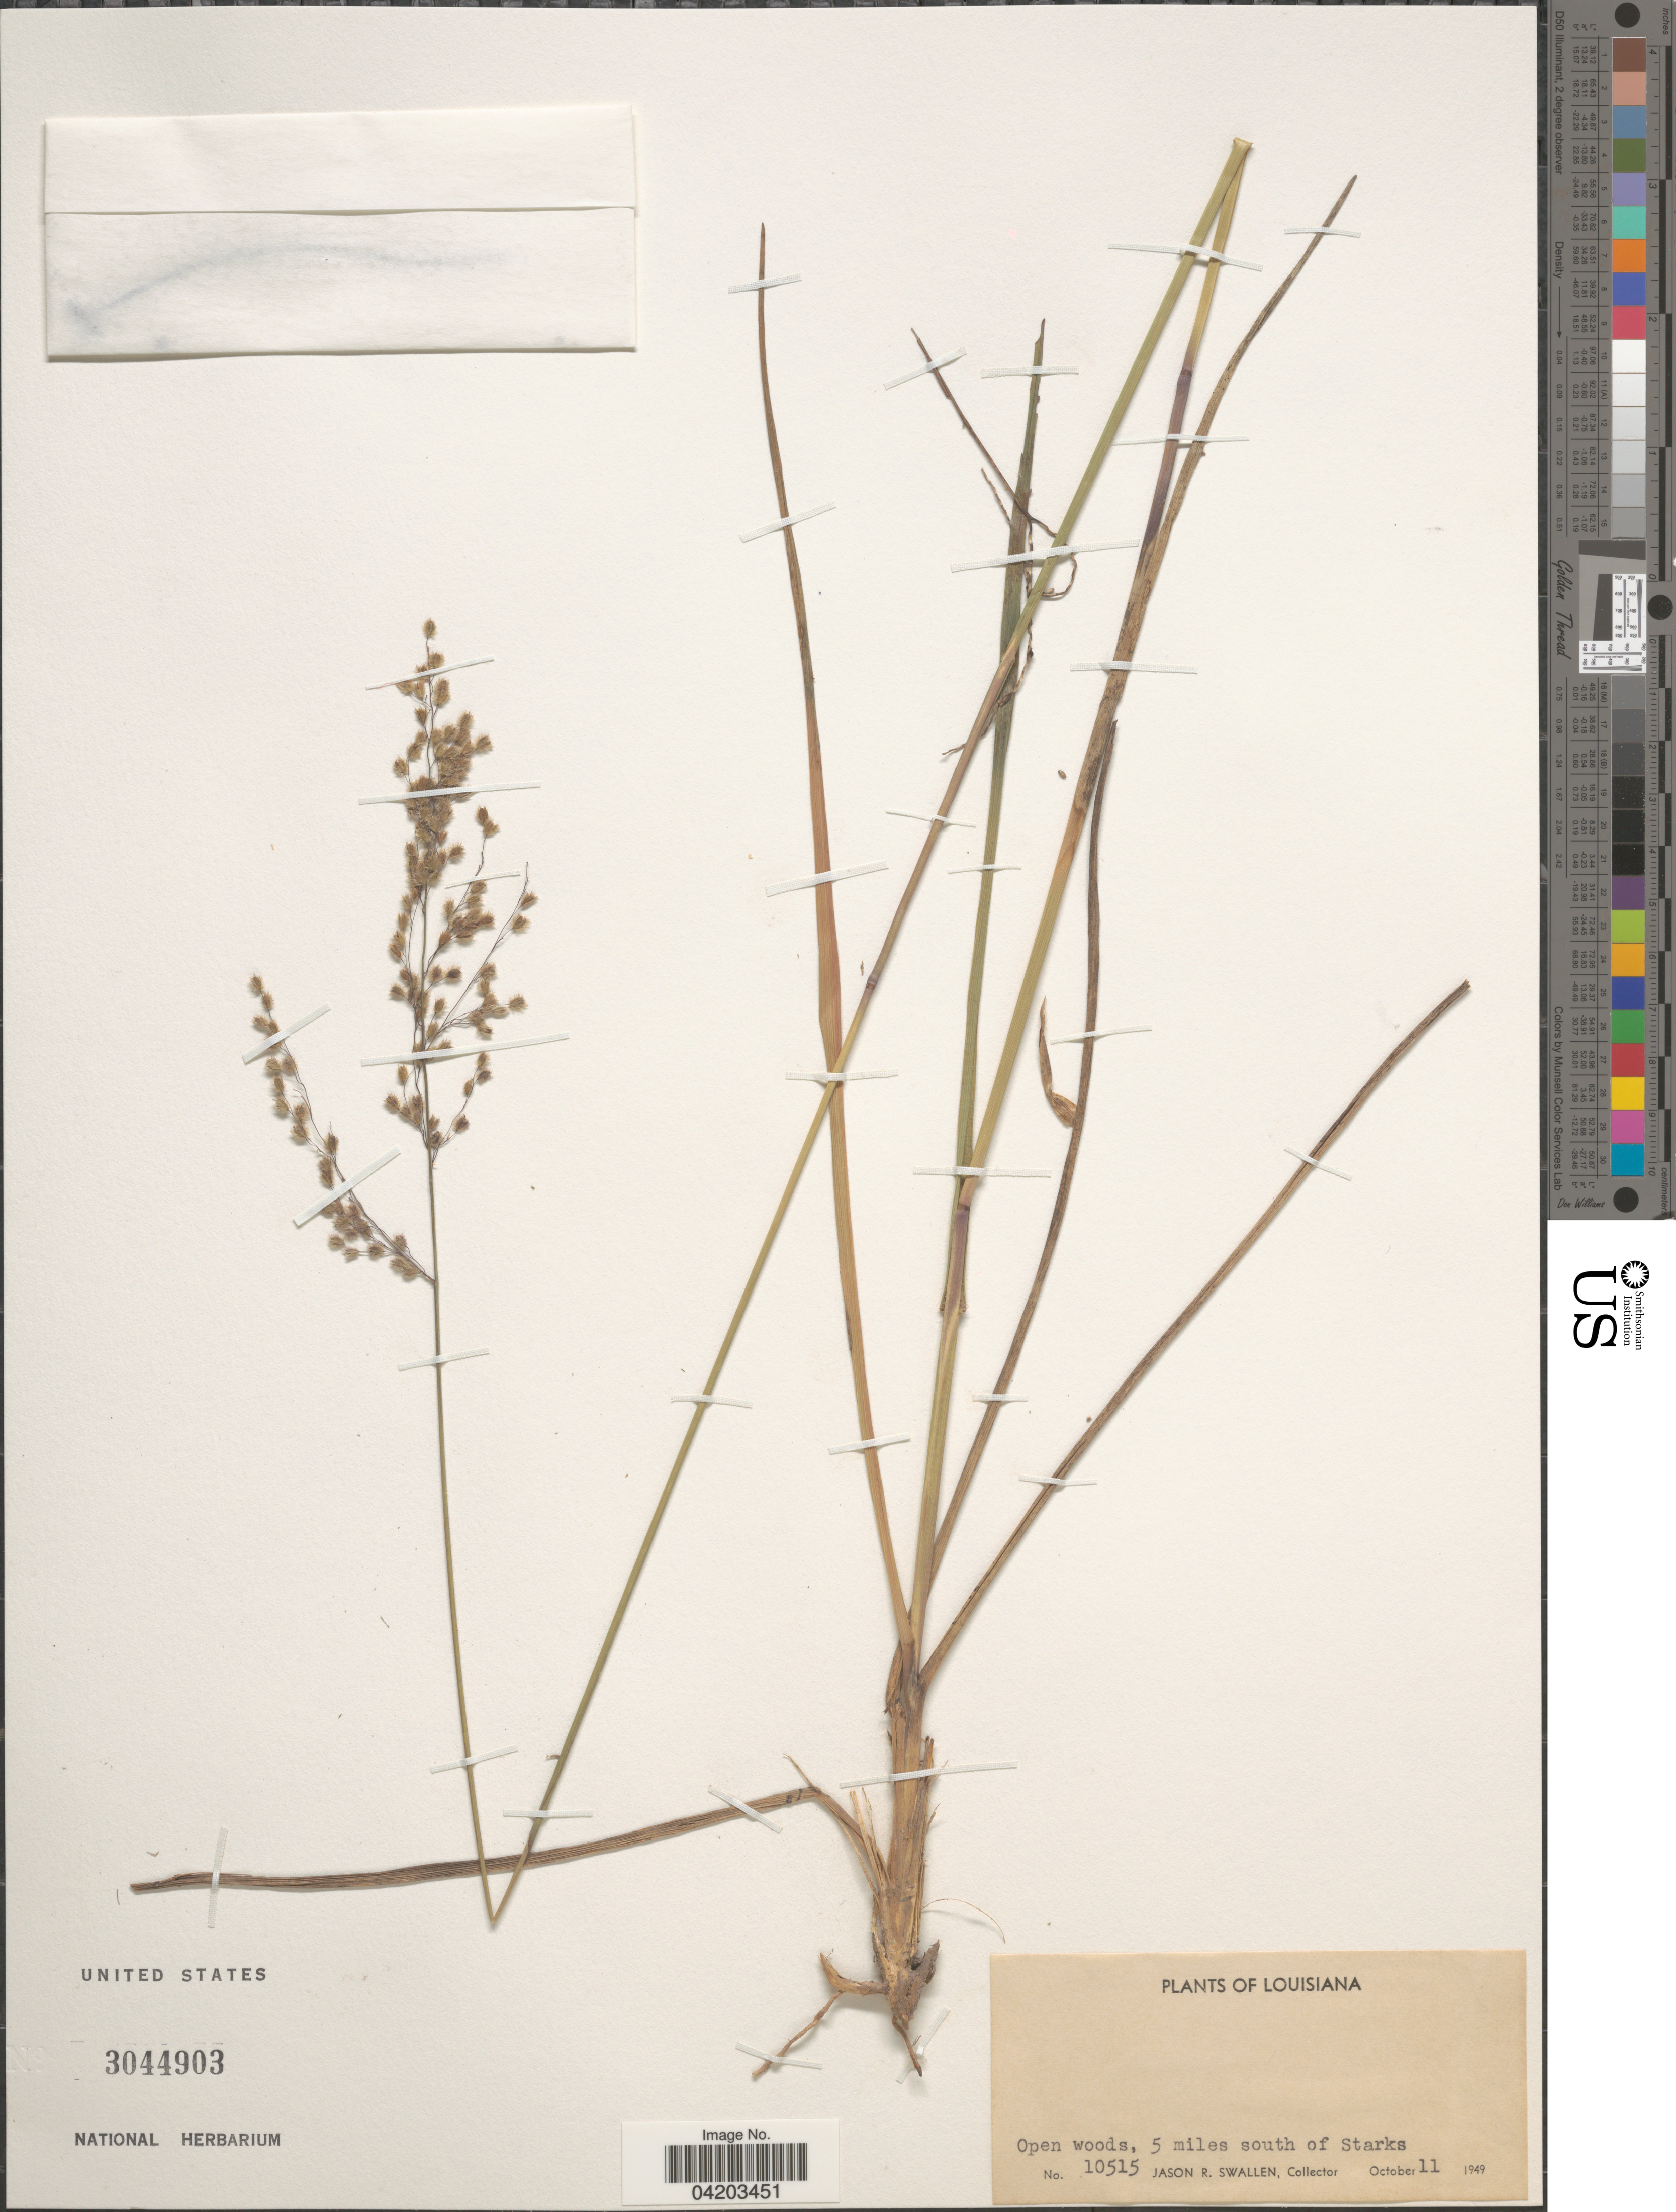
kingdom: Plantae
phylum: Tracheophyta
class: Liliopsida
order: Poales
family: Poaceae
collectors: J. R. Swallen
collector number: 10515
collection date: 1949-10-11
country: United States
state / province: Louisiana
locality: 5 miles south of Starks.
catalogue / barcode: US 3044903